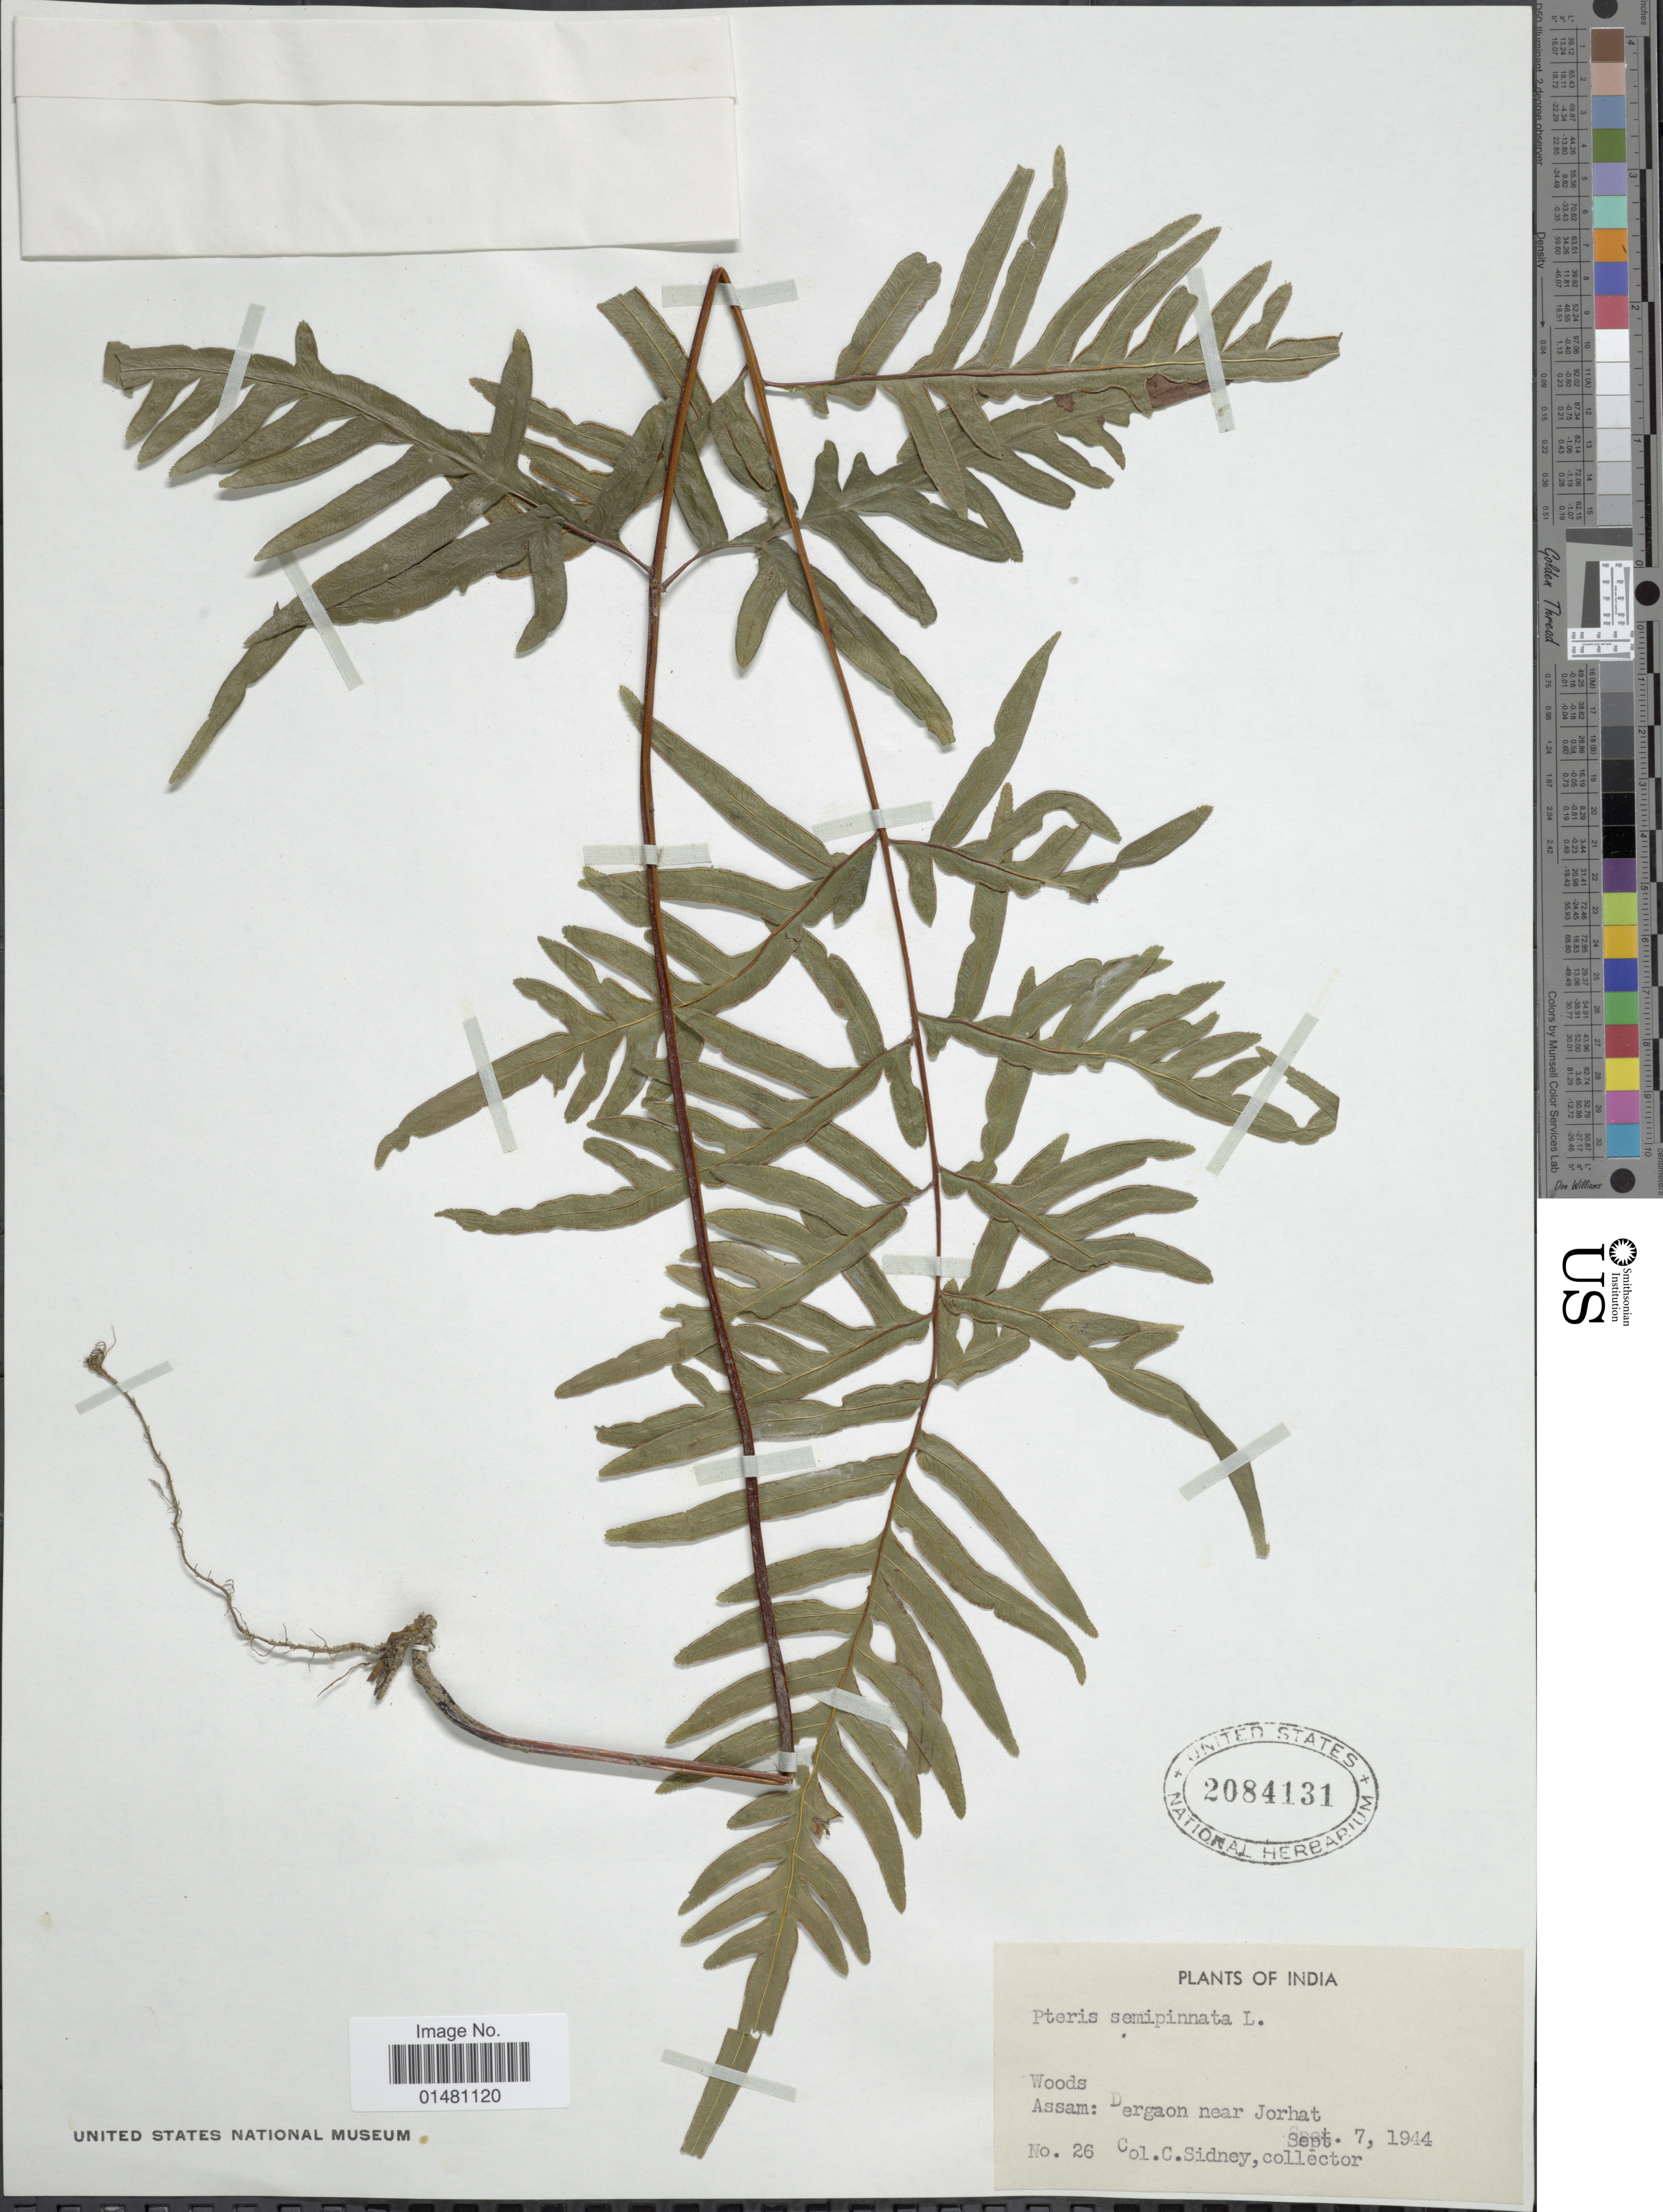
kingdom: Plantae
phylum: Tracheophyta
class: Polypodiopsida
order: Polypodiales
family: Pteridaceae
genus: Pteris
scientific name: Pteris semipinnata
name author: L.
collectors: C. Sidney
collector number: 26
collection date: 1944-09-07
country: India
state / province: Assam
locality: Dergaon near JOrhat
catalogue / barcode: US 2084131